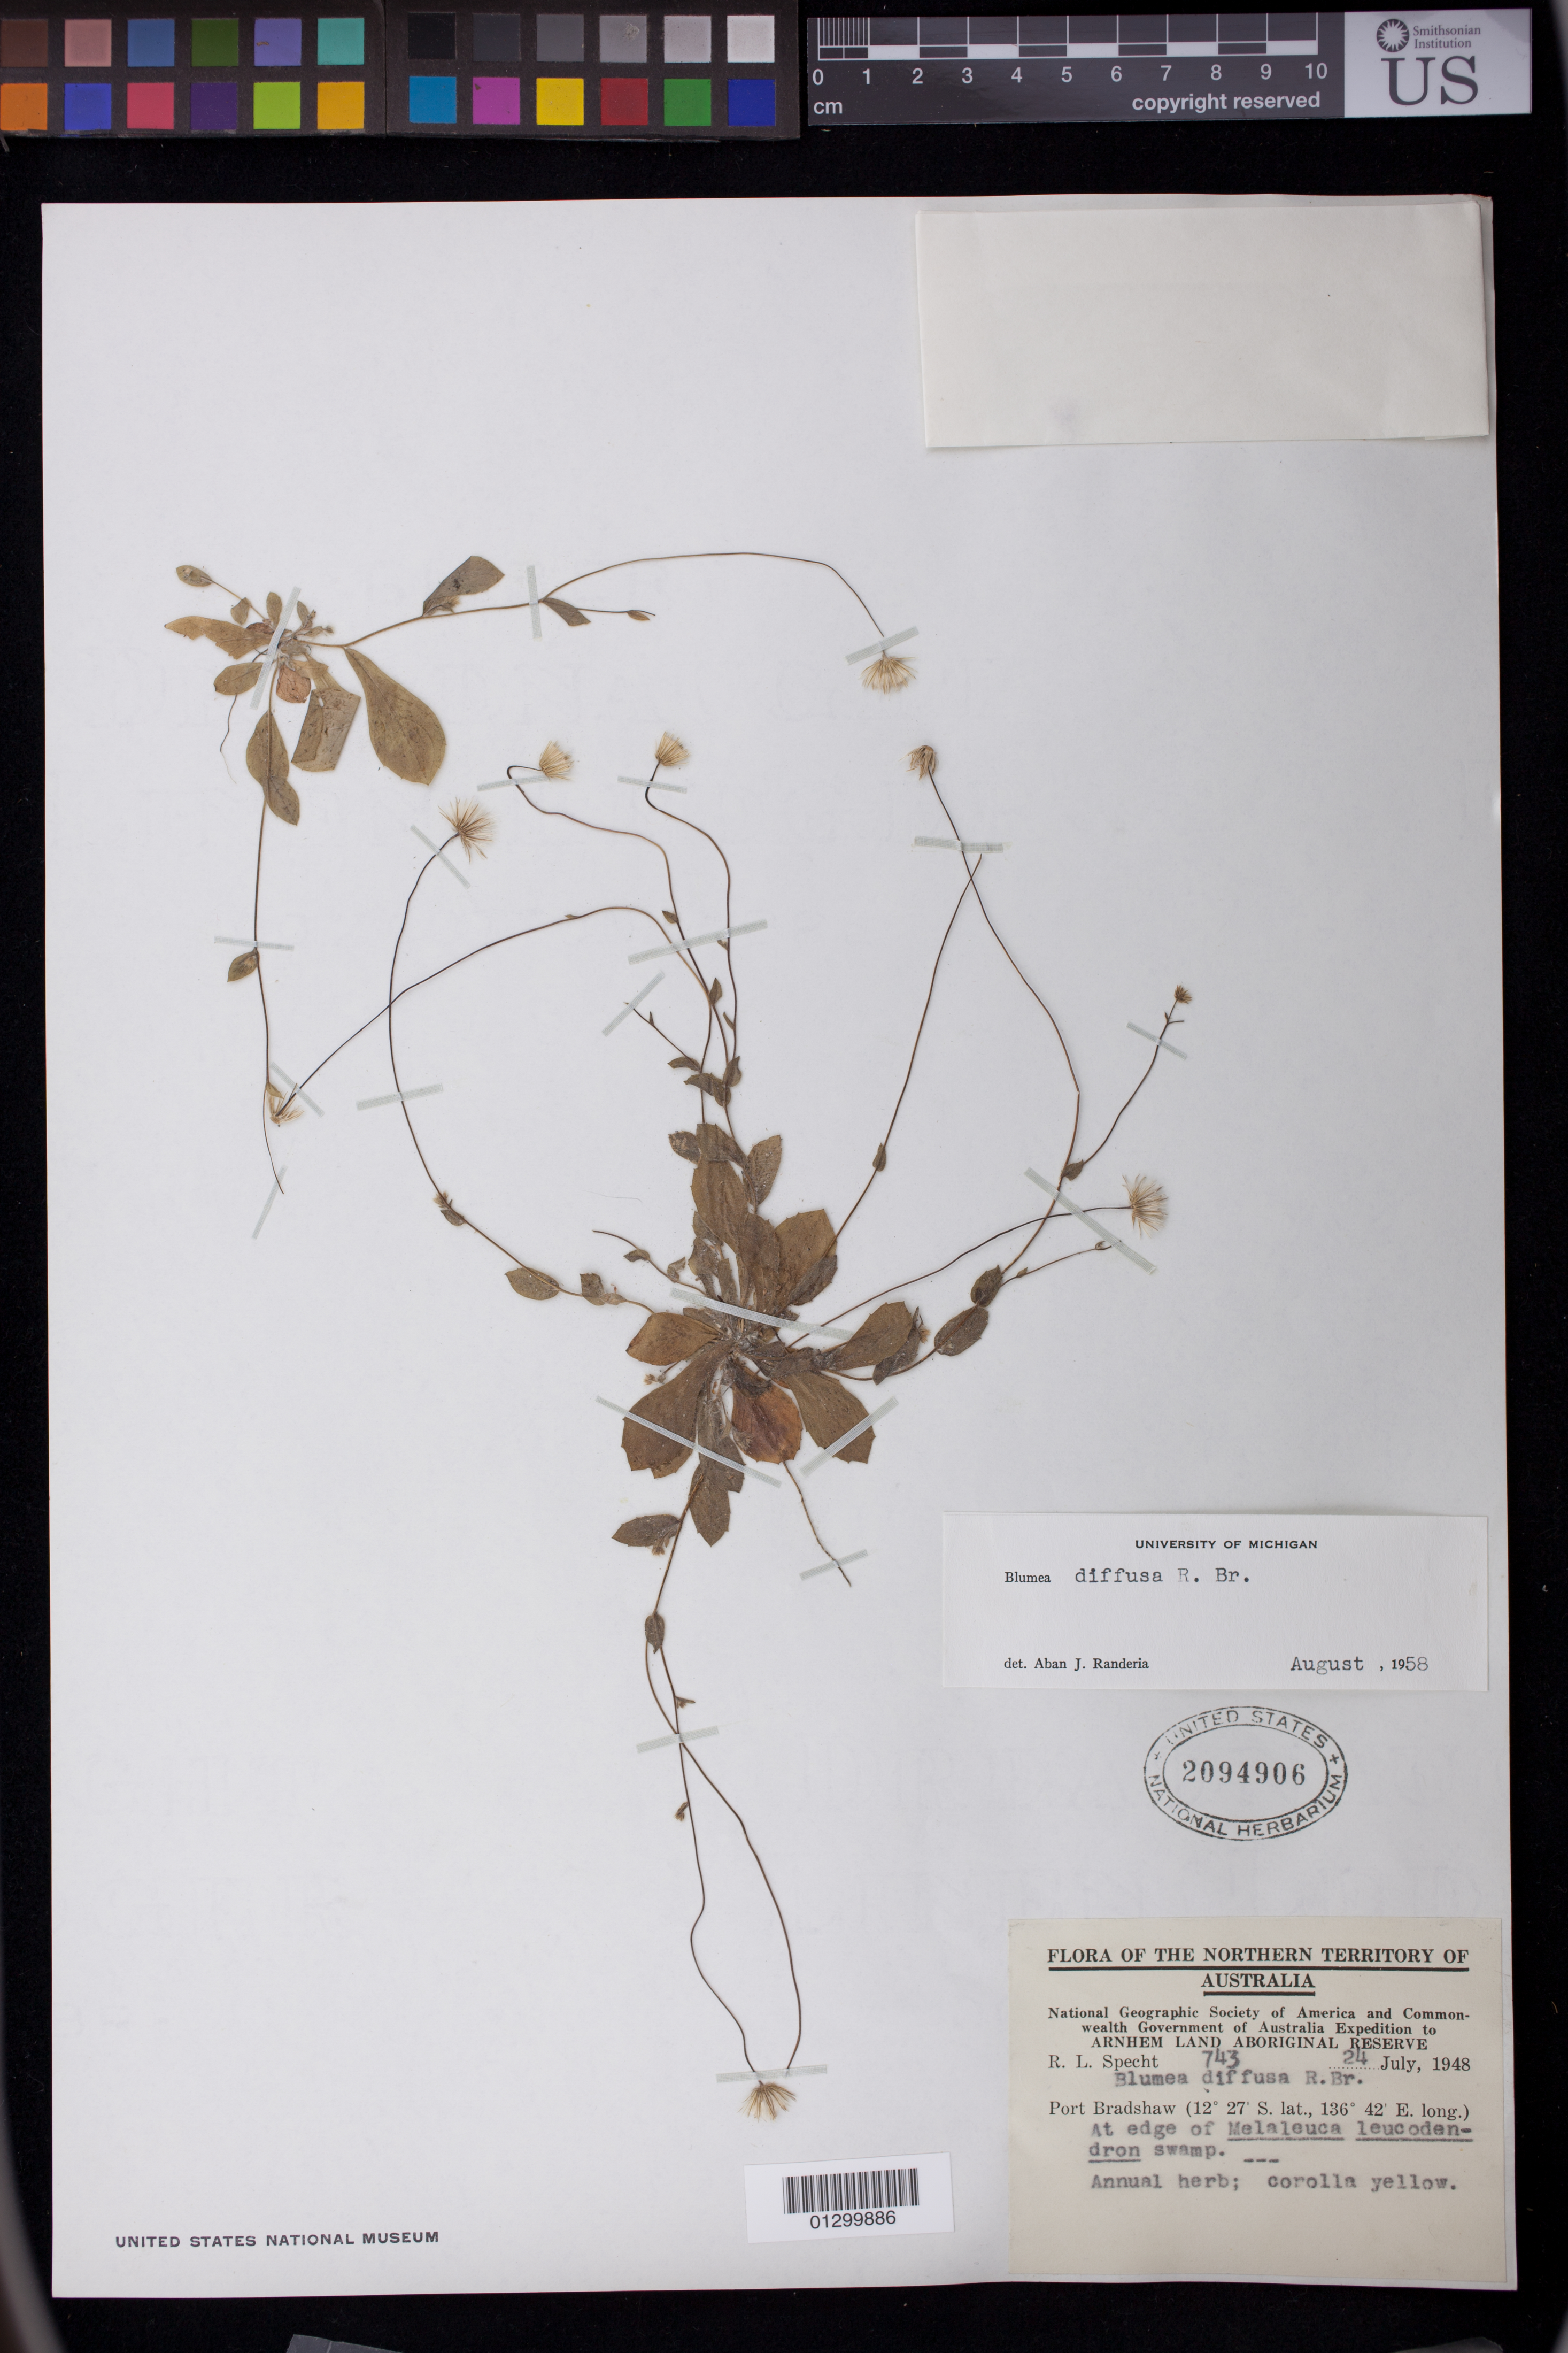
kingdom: Plantae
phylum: Tracheophyta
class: Magnoliopsida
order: Asterales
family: Asteraceae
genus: Blumea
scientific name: Blumea diffusa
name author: R. Br. ex Benth.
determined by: Randeria, Aban J.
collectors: R. L. Specht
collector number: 743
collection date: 1948-07-24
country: Australia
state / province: Northern Territory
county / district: East Arnhem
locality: Port Bradshaw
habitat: At edge of Melaleuca leucodendron swamp.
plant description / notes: Annual herb; corolla yellow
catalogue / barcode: US 2094906